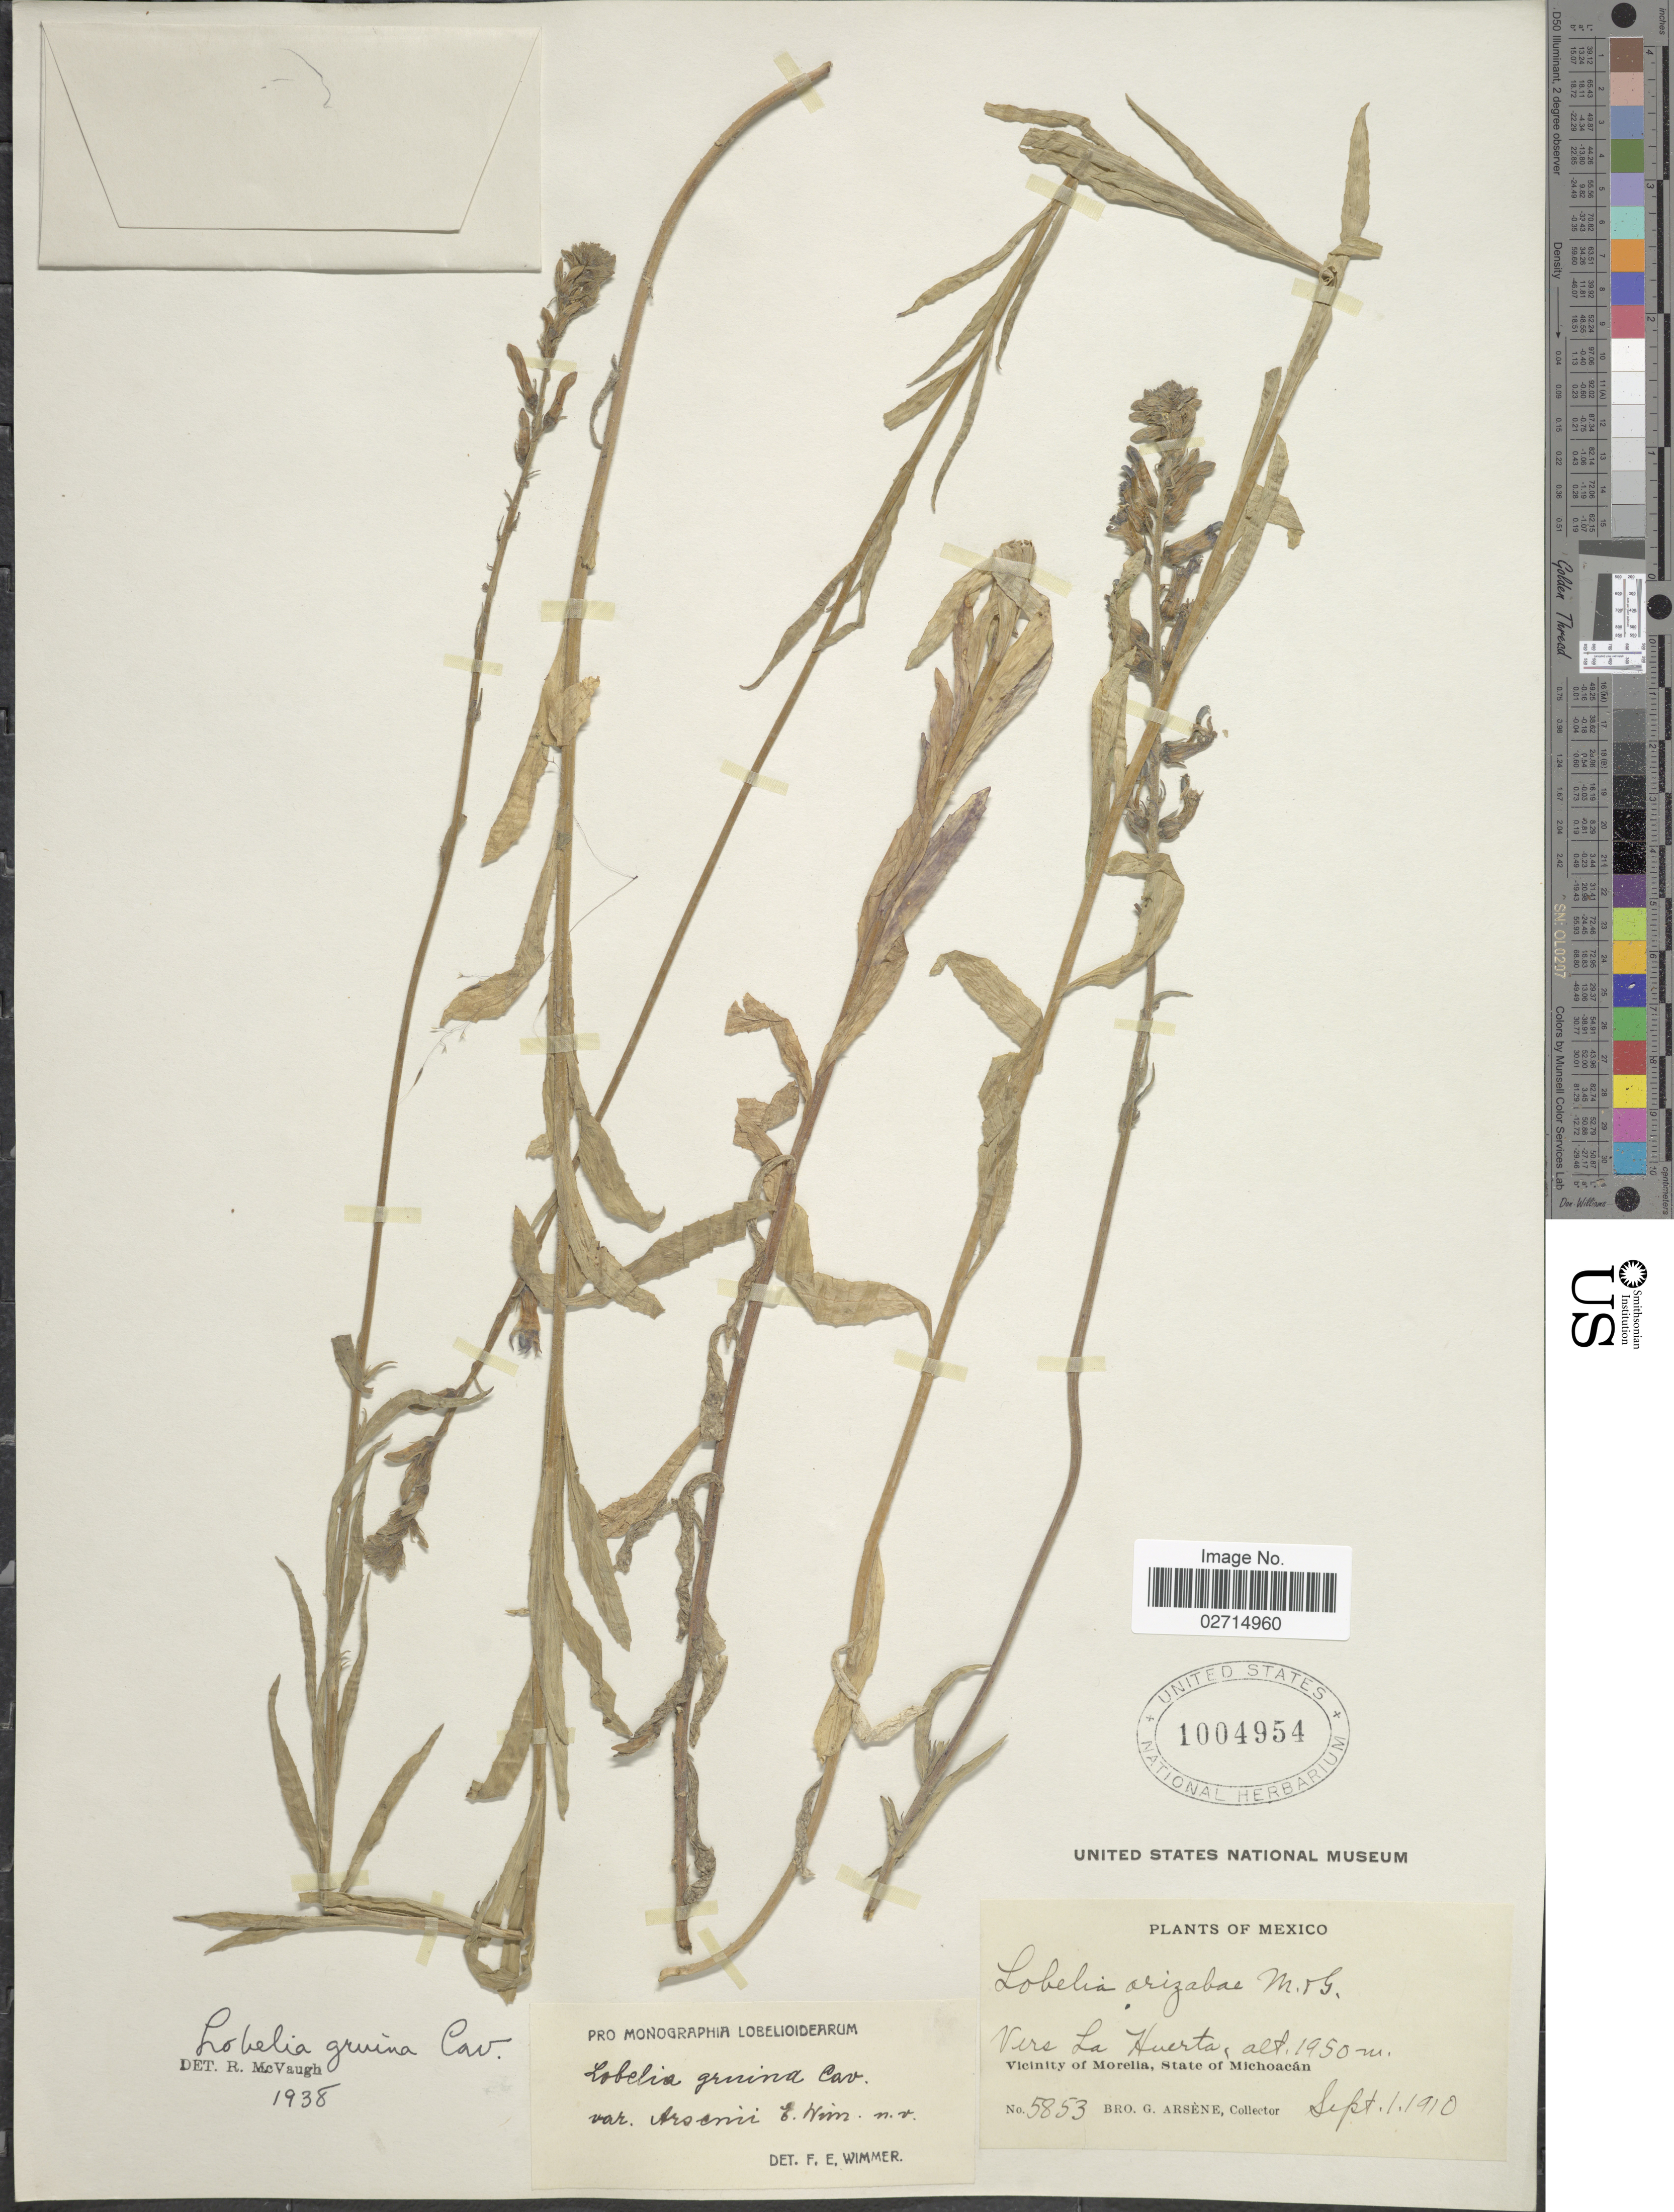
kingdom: Plantae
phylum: Tracheophyta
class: Magnoliopsida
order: Asterales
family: Campanulaceae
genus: Lobelia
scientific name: Lobelia gruina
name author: Cav.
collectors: Bro. G. Arsène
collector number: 5853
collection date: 1910-09-01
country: Mexico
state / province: Michoacán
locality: Vers La Huerta, Vicinity of Morelia, State of Michoacan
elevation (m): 1950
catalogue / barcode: US 1004954